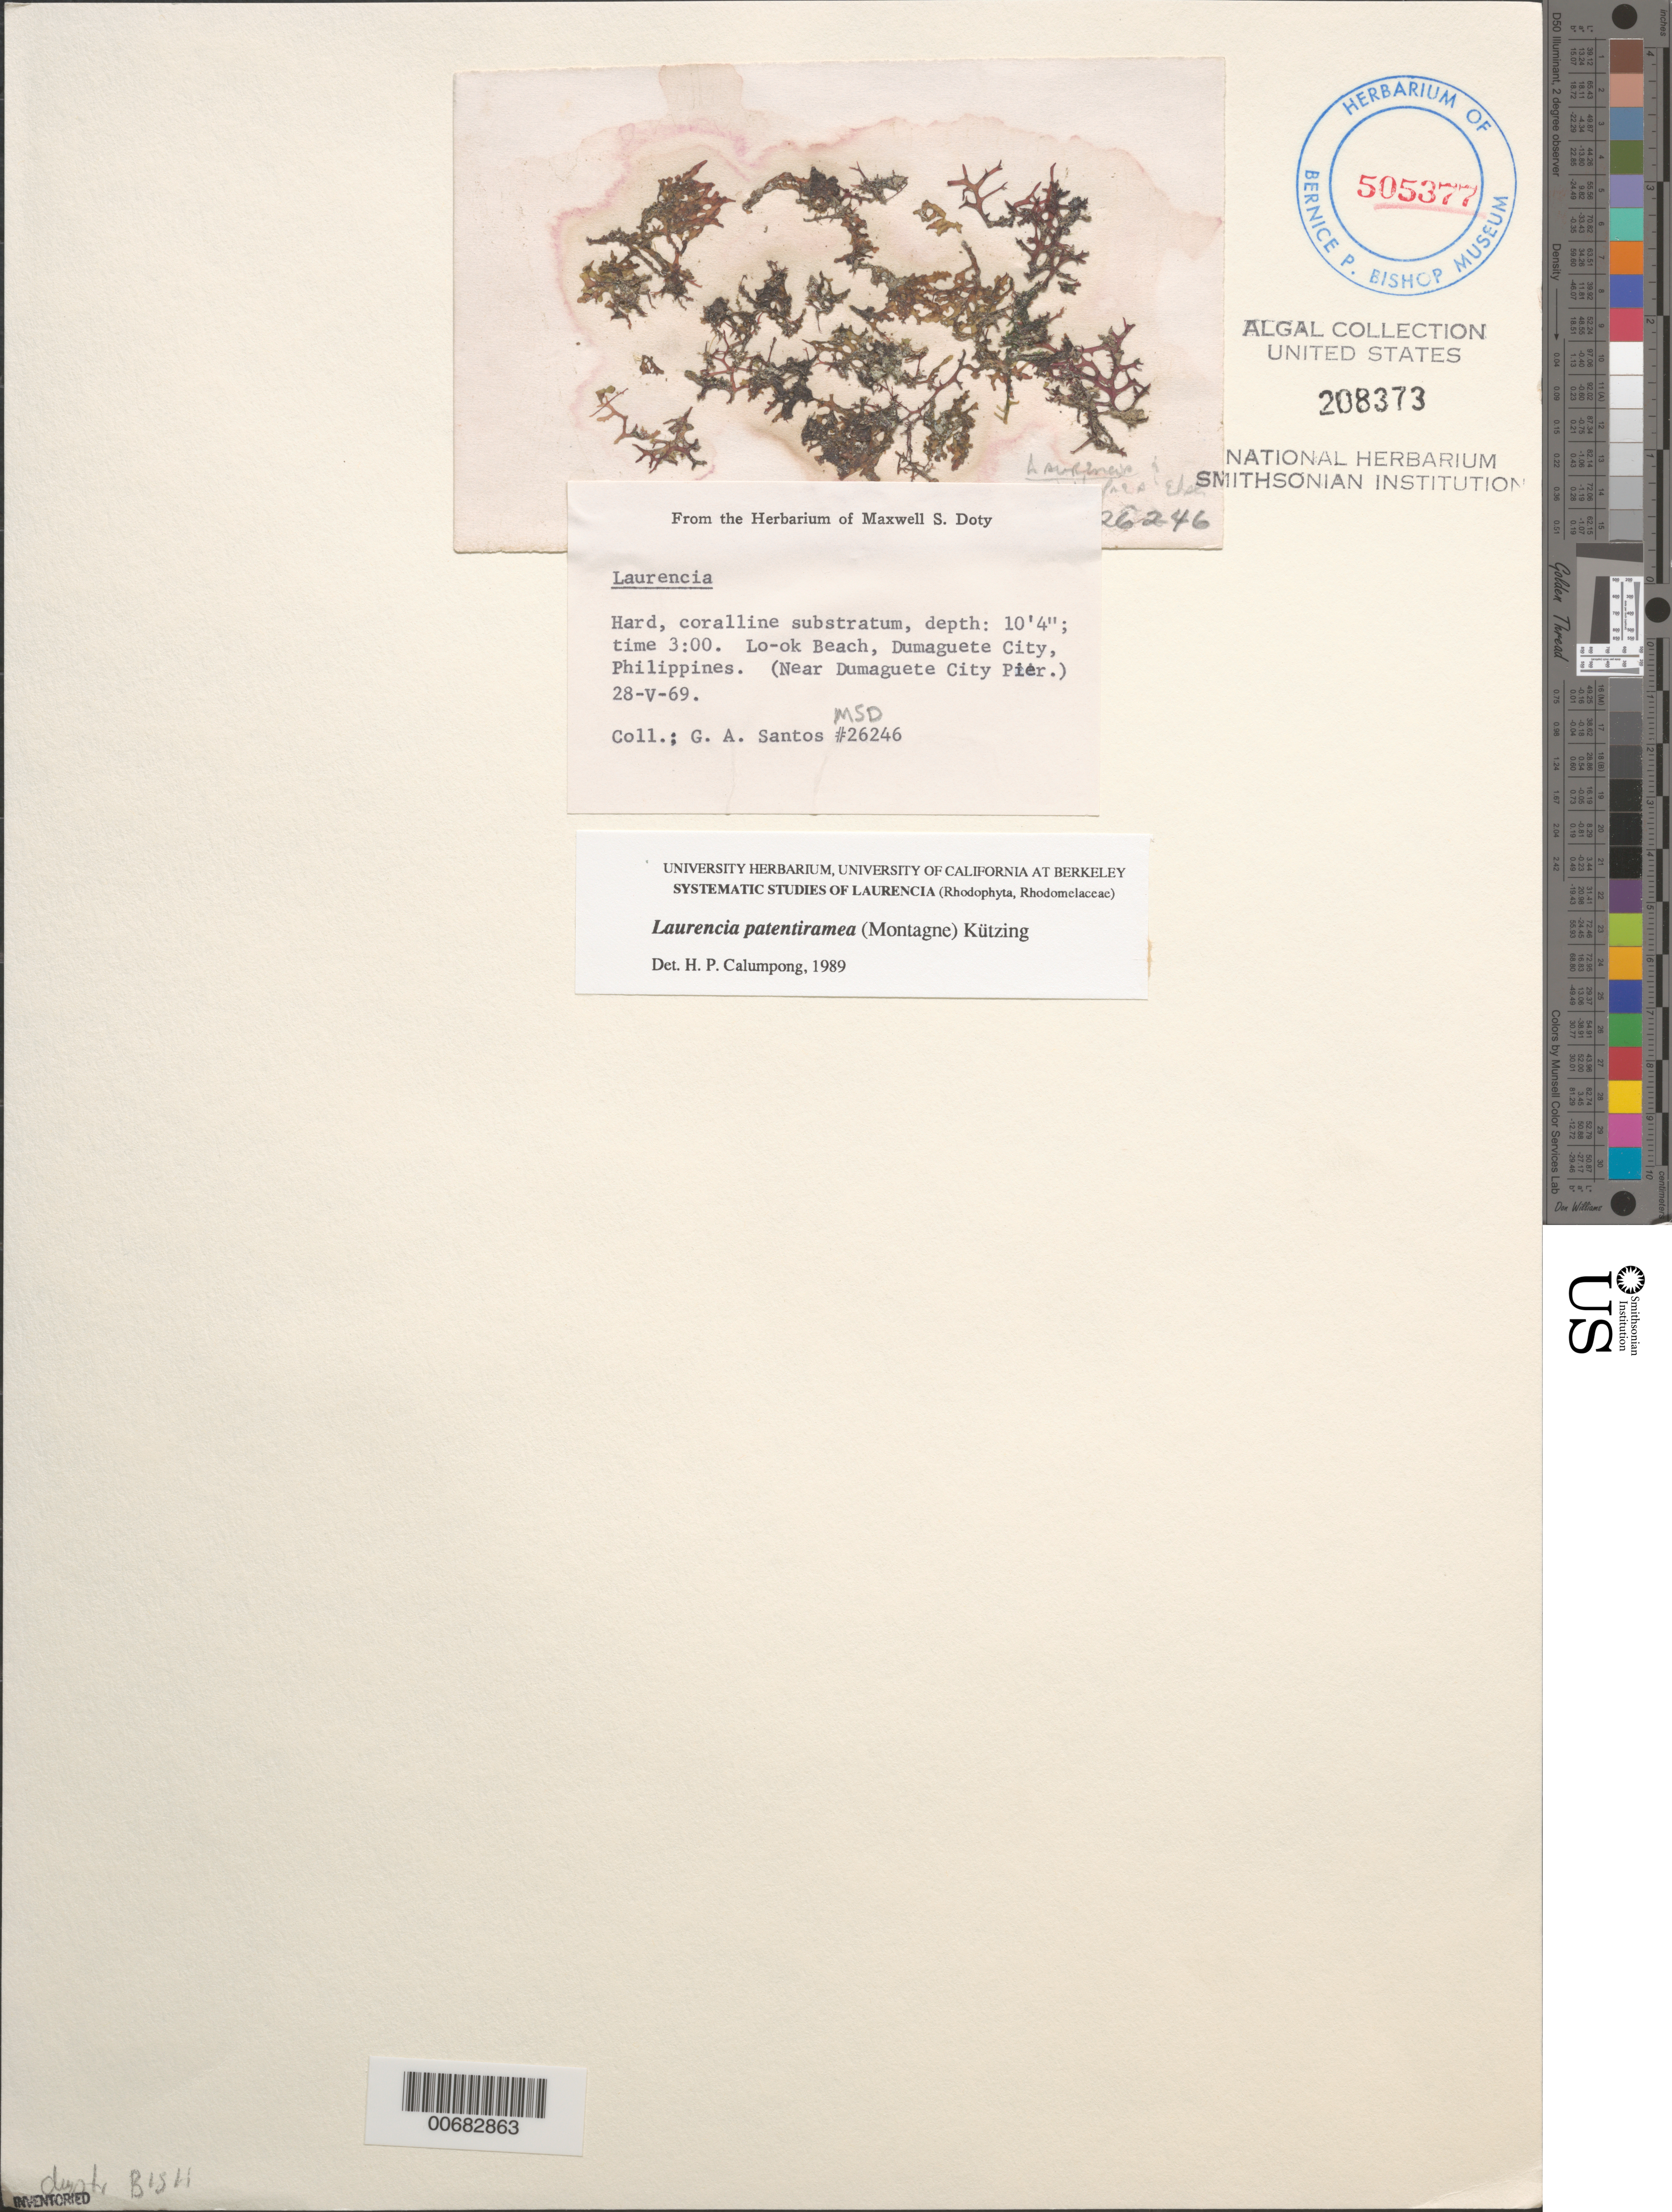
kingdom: Plantae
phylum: Rhodophyta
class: Florideophyceae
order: Ceramiales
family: Rhodomelaceae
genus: Palisada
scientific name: Palisada patentiramea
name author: (Mont.) Cassano et al.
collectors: G. Santos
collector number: MSD 26246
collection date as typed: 28 May 1969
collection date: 1969-05-28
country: Philippines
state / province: Central Visayas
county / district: Negros Oriental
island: Negros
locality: Lo-ok Beach, Dumaguete City, near Dumaguete City Pier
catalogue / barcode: US 208373